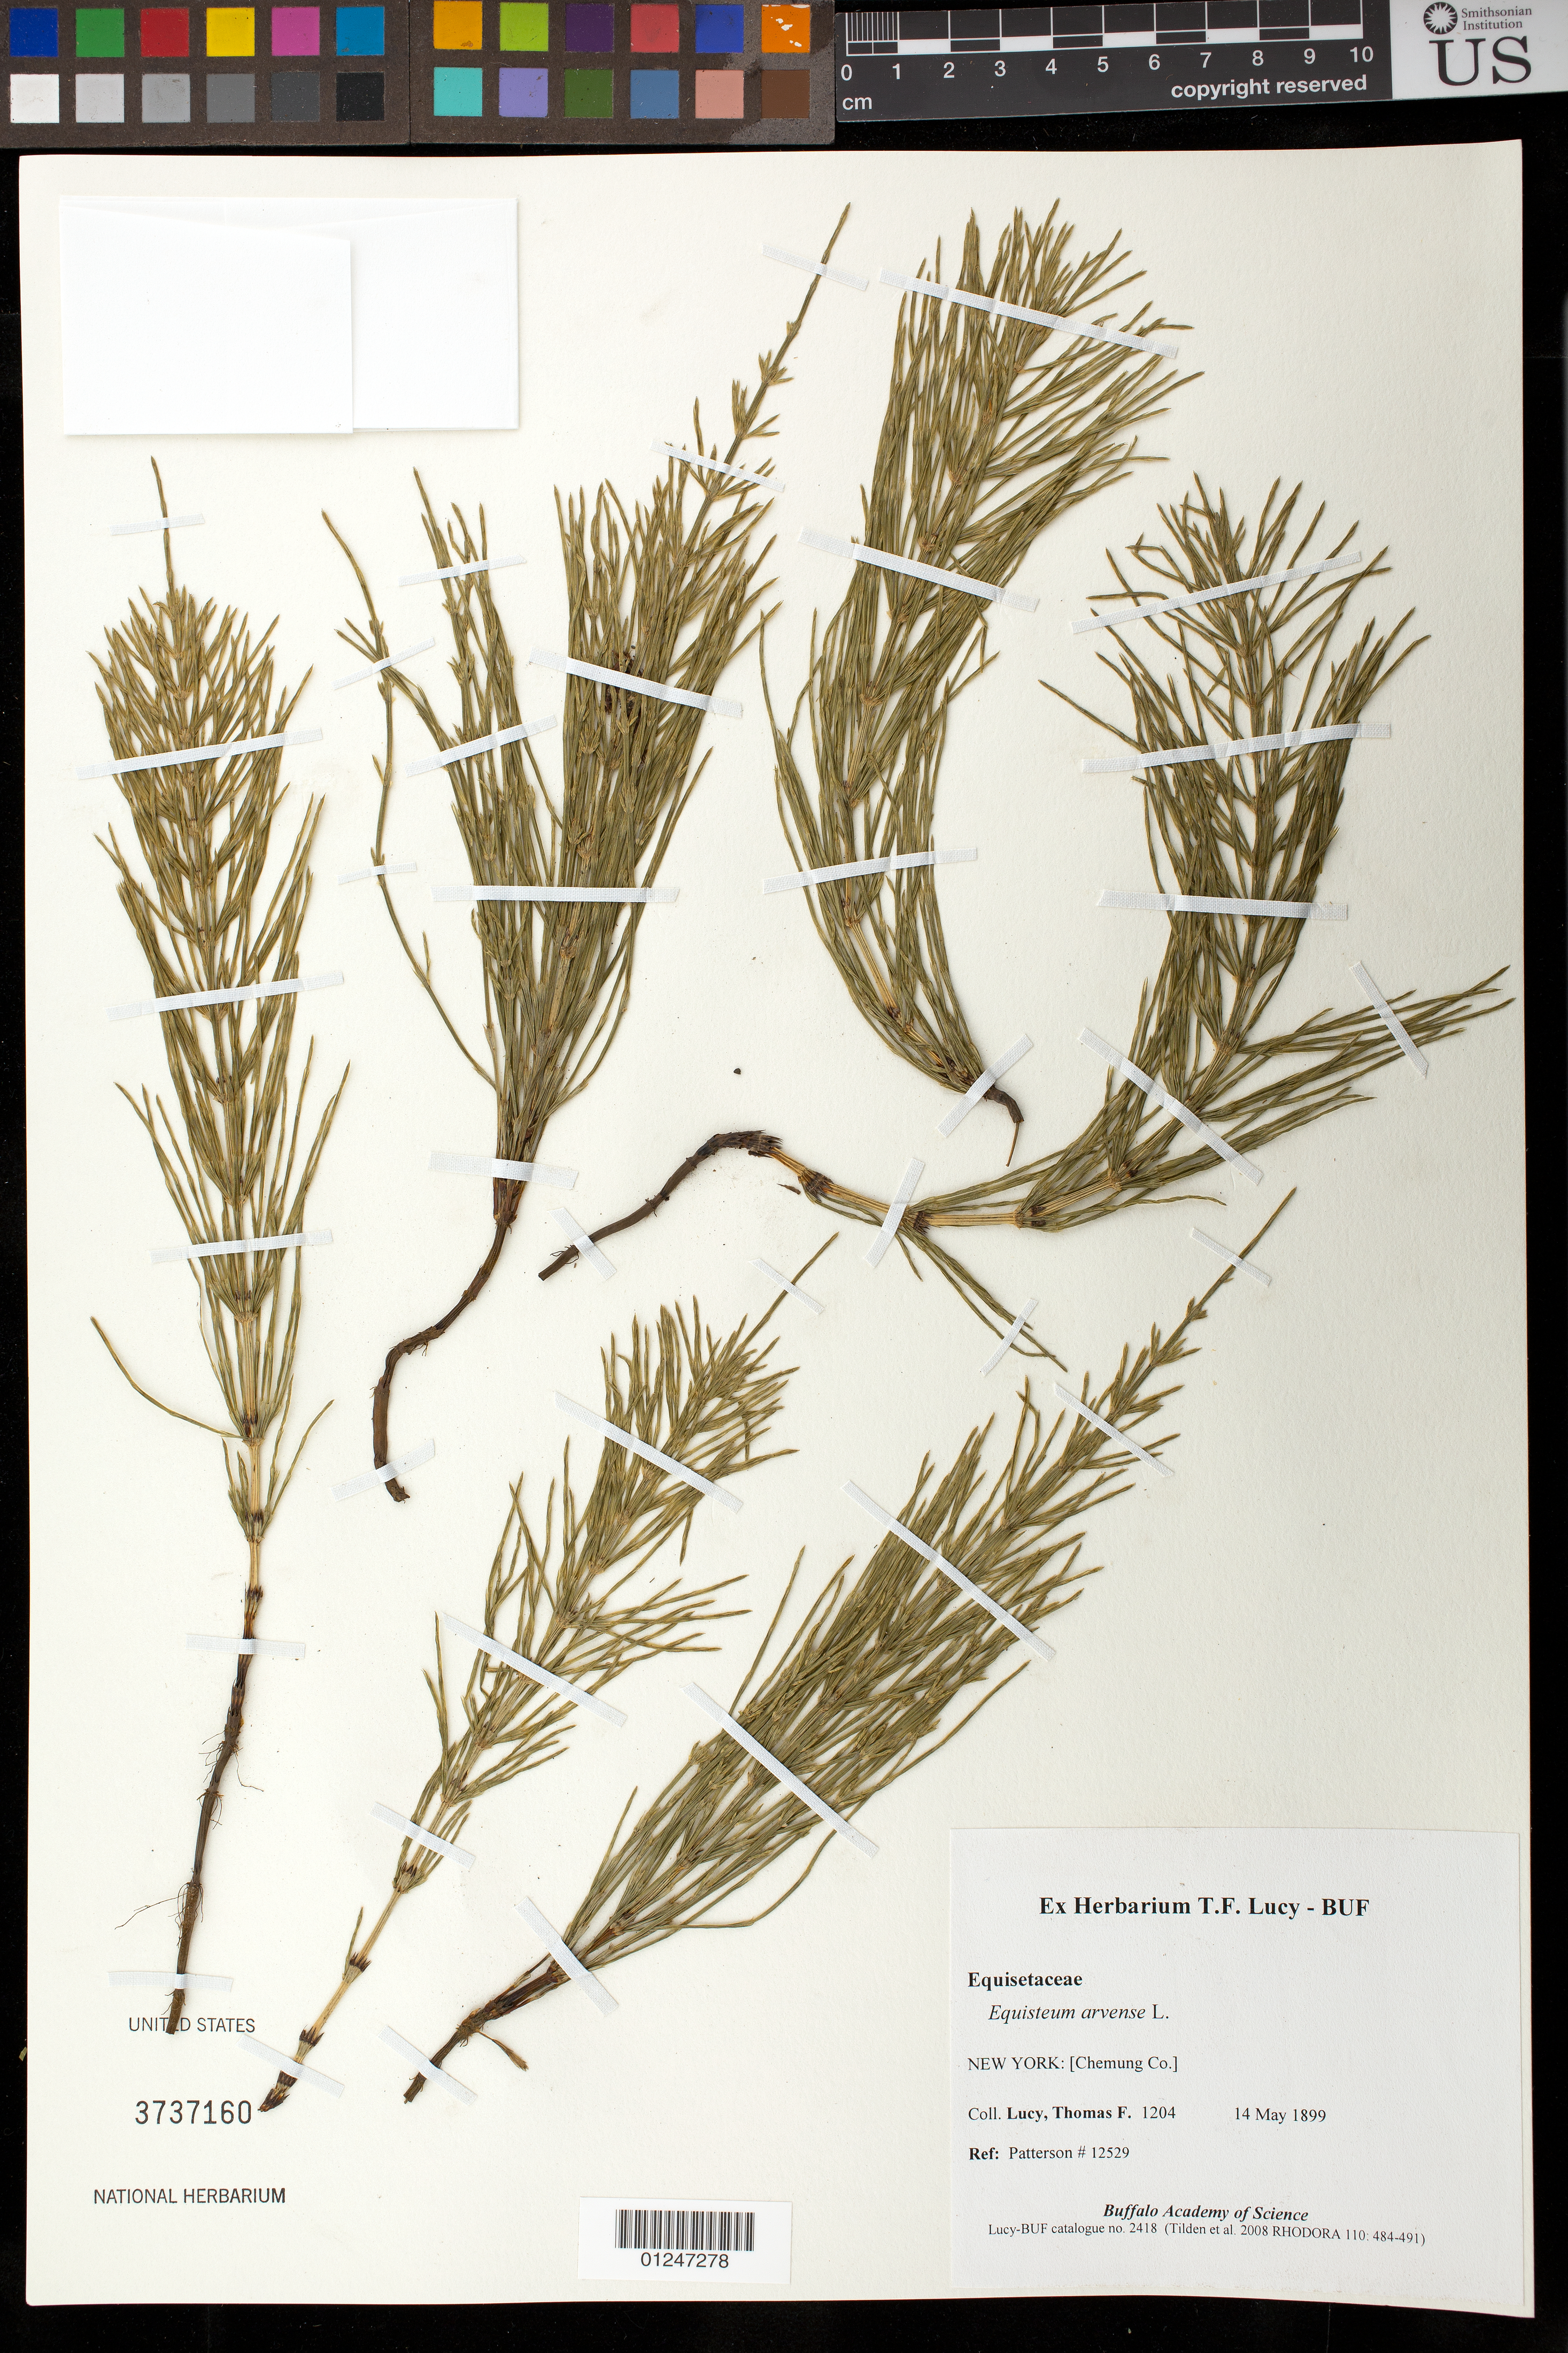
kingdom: Plantae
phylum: Tracheophyta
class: Polypodiopsida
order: Equisetales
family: Equisetaceae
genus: Equisetum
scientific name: Equisetum arvense x E. fluviatile L.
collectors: T. Lucy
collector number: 1204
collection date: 1899-05-14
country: United States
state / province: New York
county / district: Chemung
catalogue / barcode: US 3737160